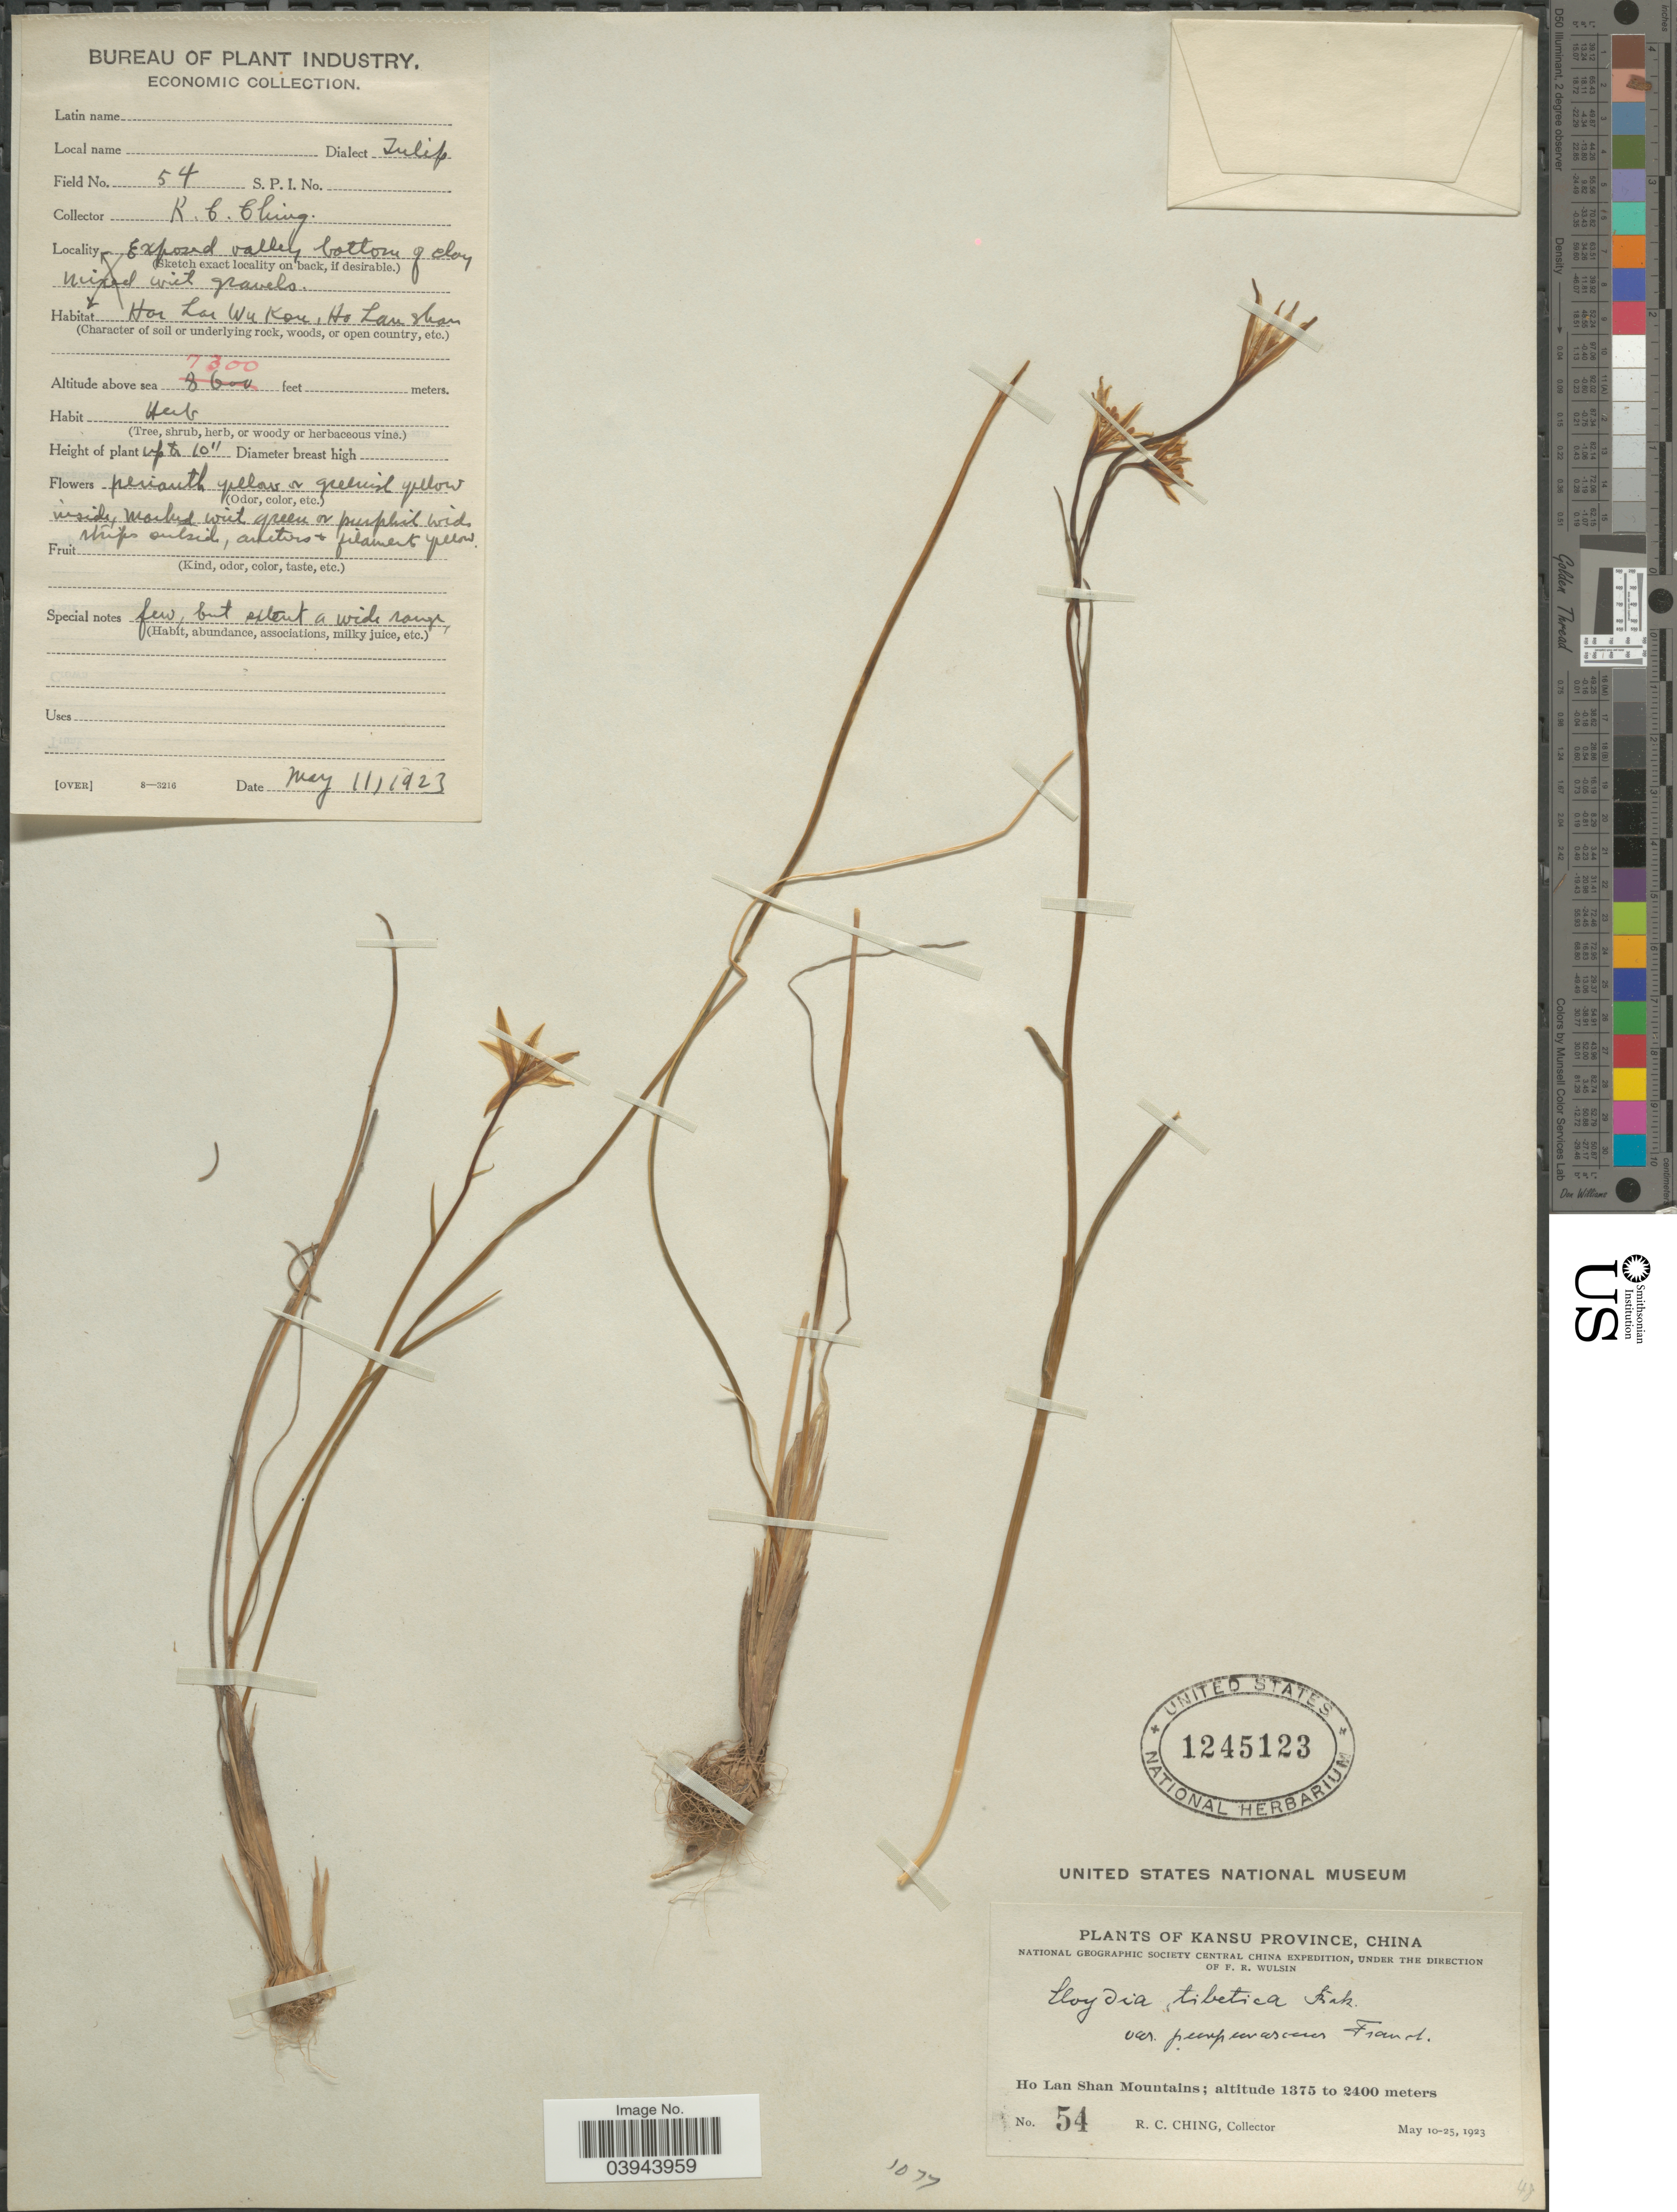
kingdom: Plantae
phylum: Tracheophyta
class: Liliopsida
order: Liliales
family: Liliaceae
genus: Lloydia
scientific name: Lloydia tibetica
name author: Baker ex Oliv.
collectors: R. C. Ching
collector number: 54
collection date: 1923-05-11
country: China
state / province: Gansu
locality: Kansu Province. Ho Lan Shan Mountains. Ho Lan Wu Kou.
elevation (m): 2225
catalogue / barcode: US 1245123